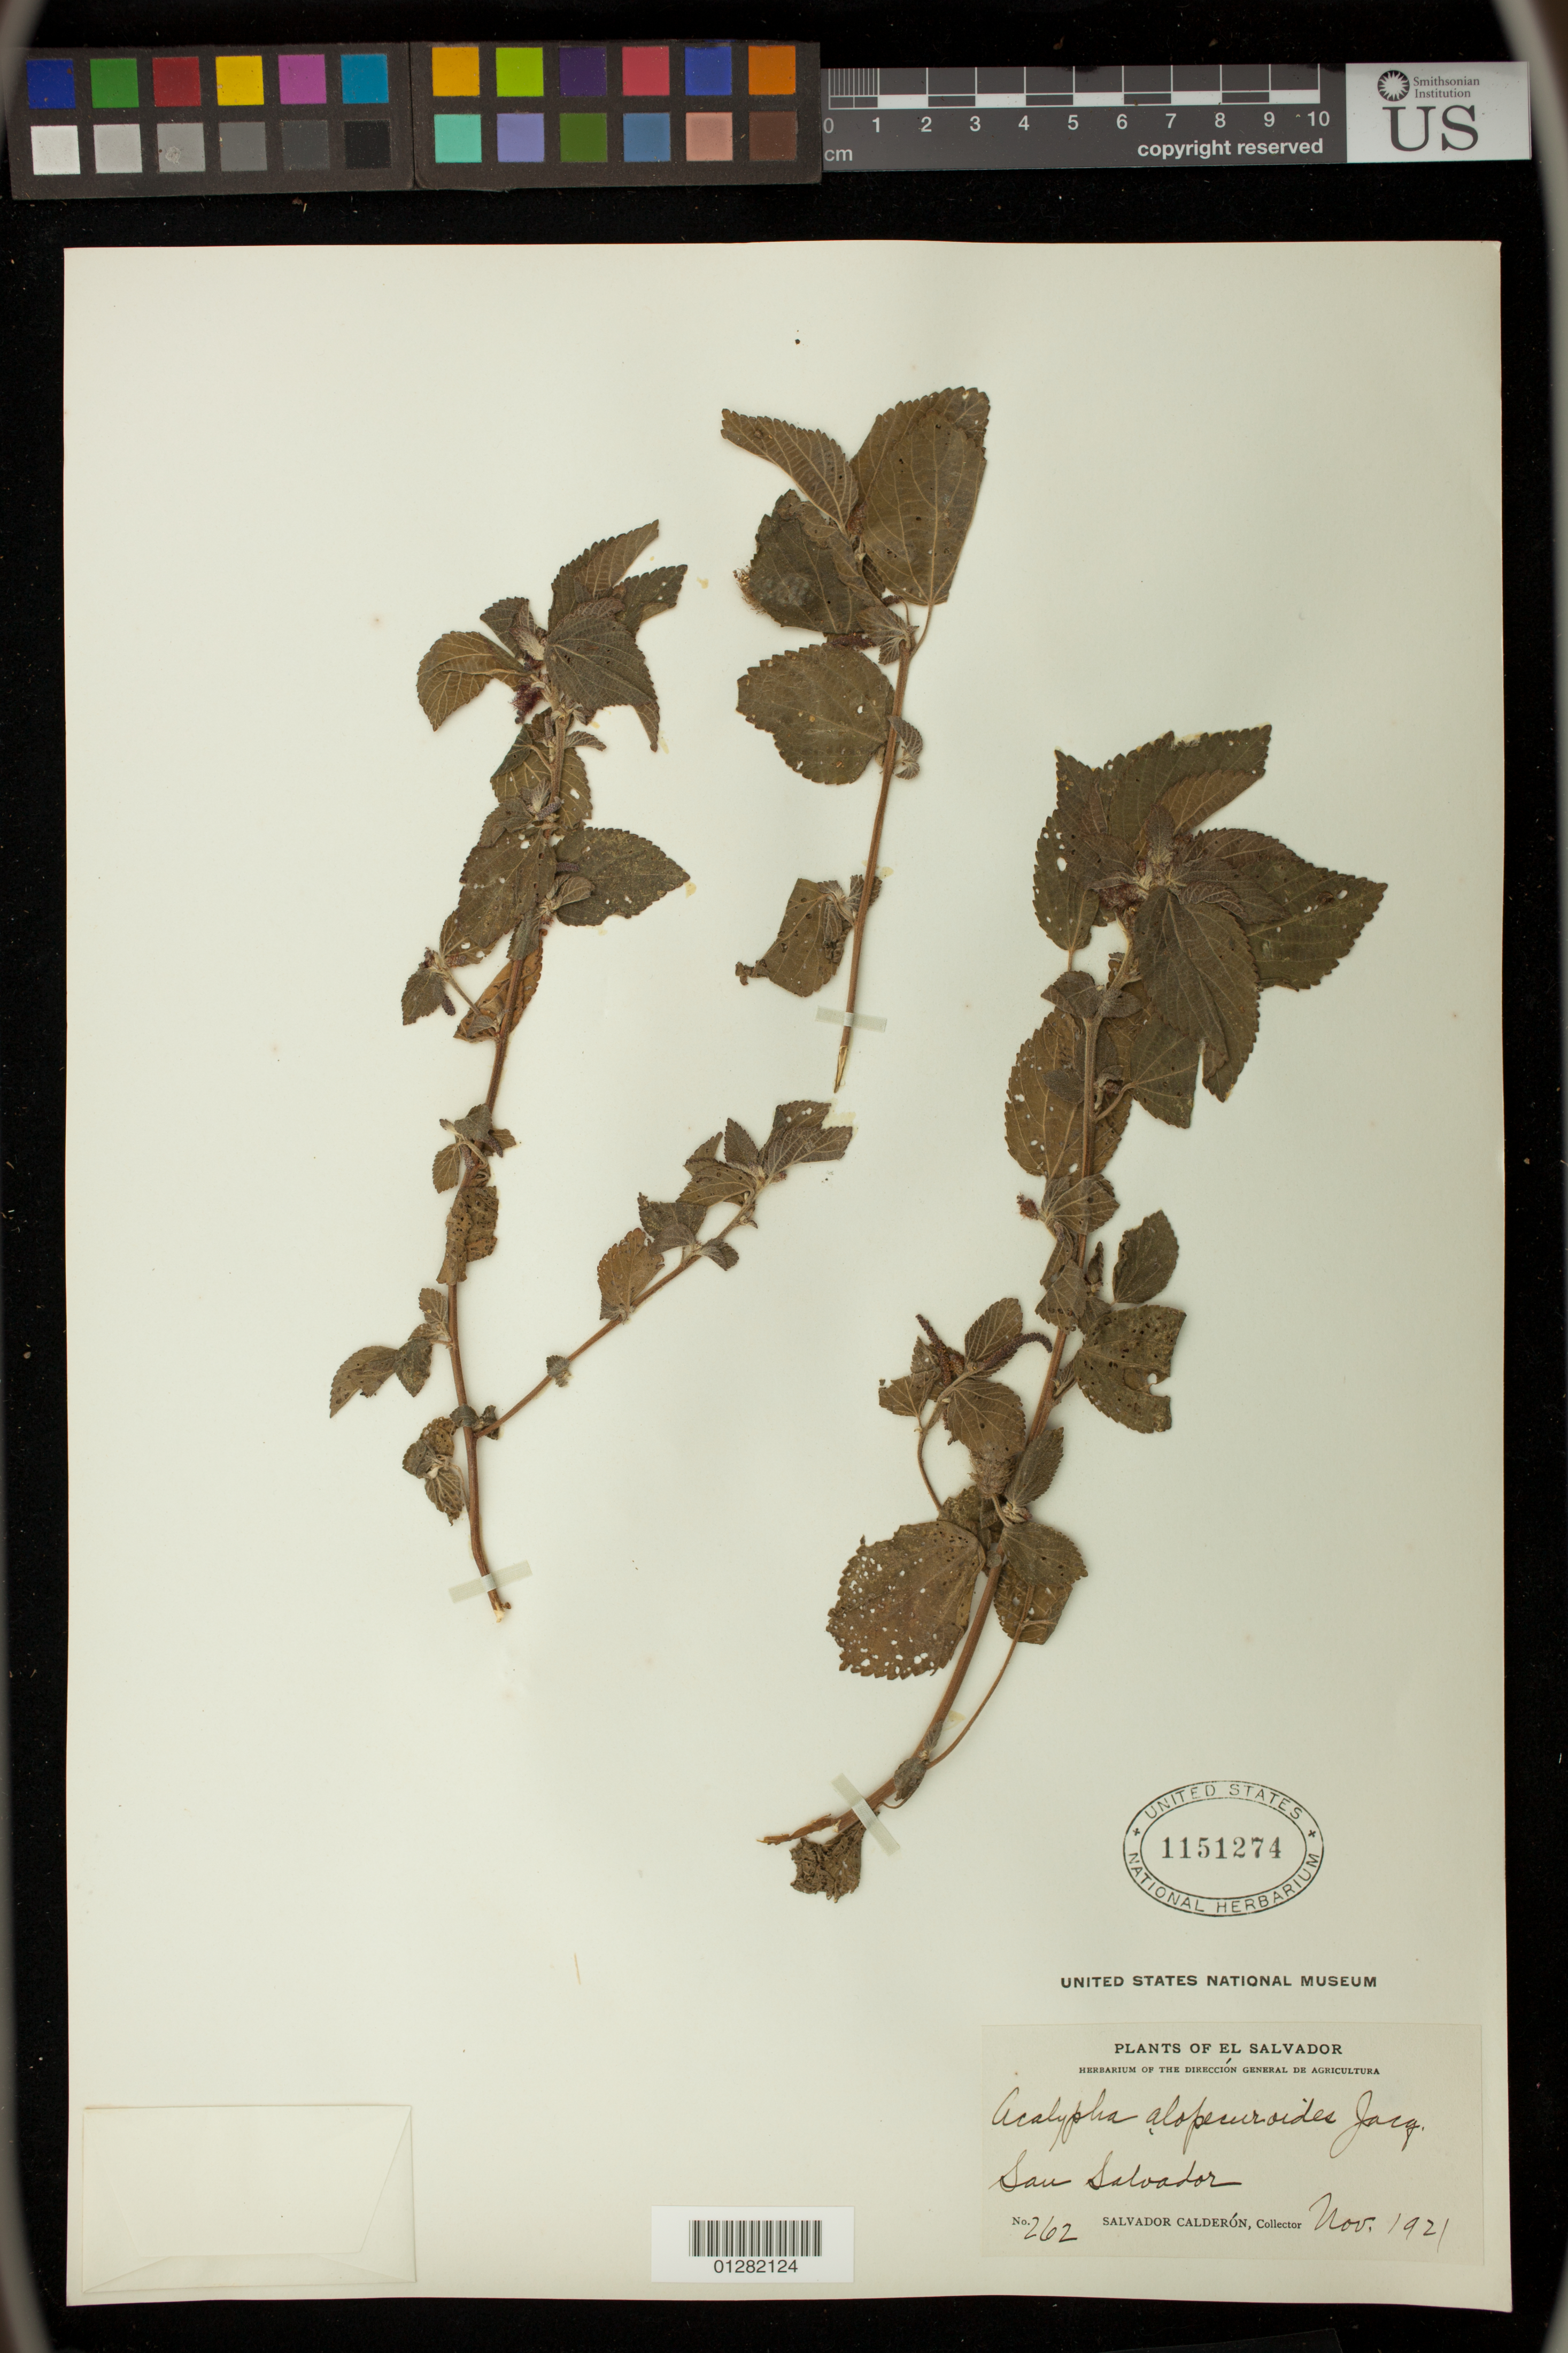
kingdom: Plantae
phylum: Tracheophyta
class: Magnoliopsida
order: Malpighiales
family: Euphorbiaceae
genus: Acalypha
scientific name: Acalypha arvensis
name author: Poepp.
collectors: S. Calderón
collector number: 262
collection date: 1921-11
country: El Salvador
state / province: San Salvador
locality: San Salvador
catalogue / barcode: US 1151274